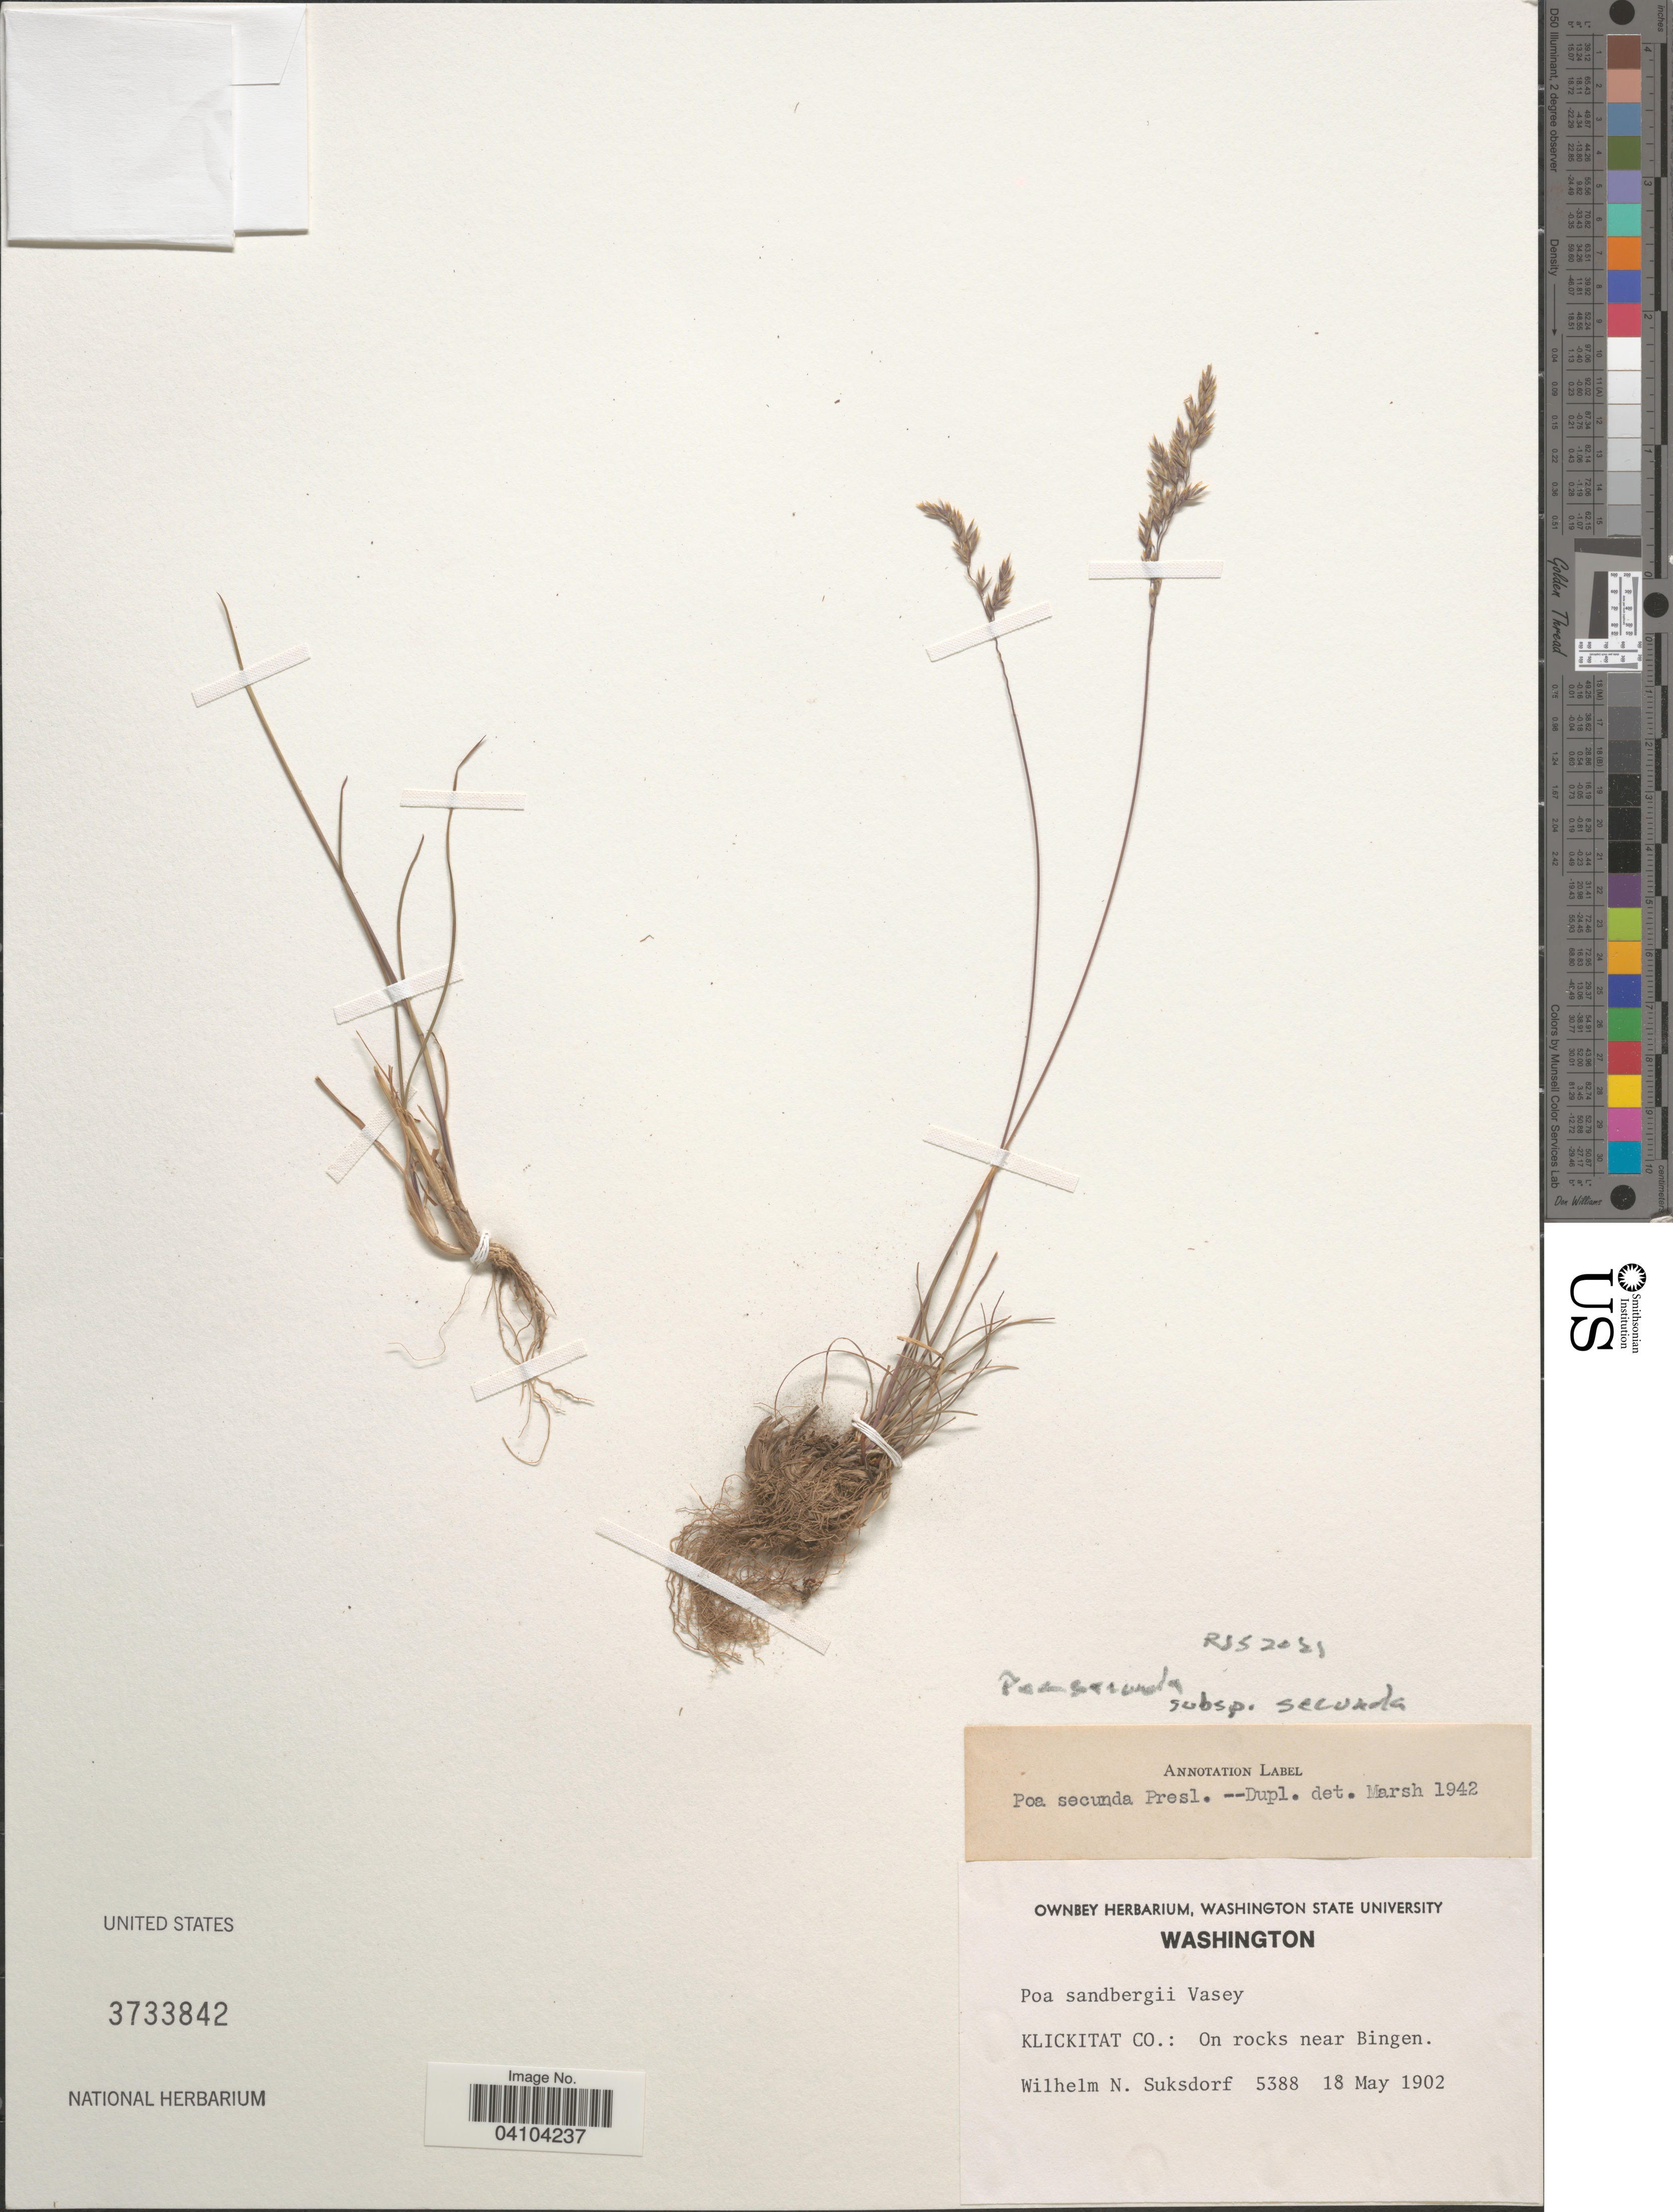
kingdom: Plantae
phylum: Tracheophyta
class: Liliopsida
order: Poales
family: Poaceae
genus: Poa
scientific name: Poa secunda subsp. secunda var. secunda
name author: J. Presl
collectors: W. N. Suksdorf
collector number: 5388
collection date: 1902-05-18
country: United States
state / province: Washington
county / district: Klickitat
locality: Klickitat Co.: on rocks near Bingen.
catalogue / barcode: US 3733842